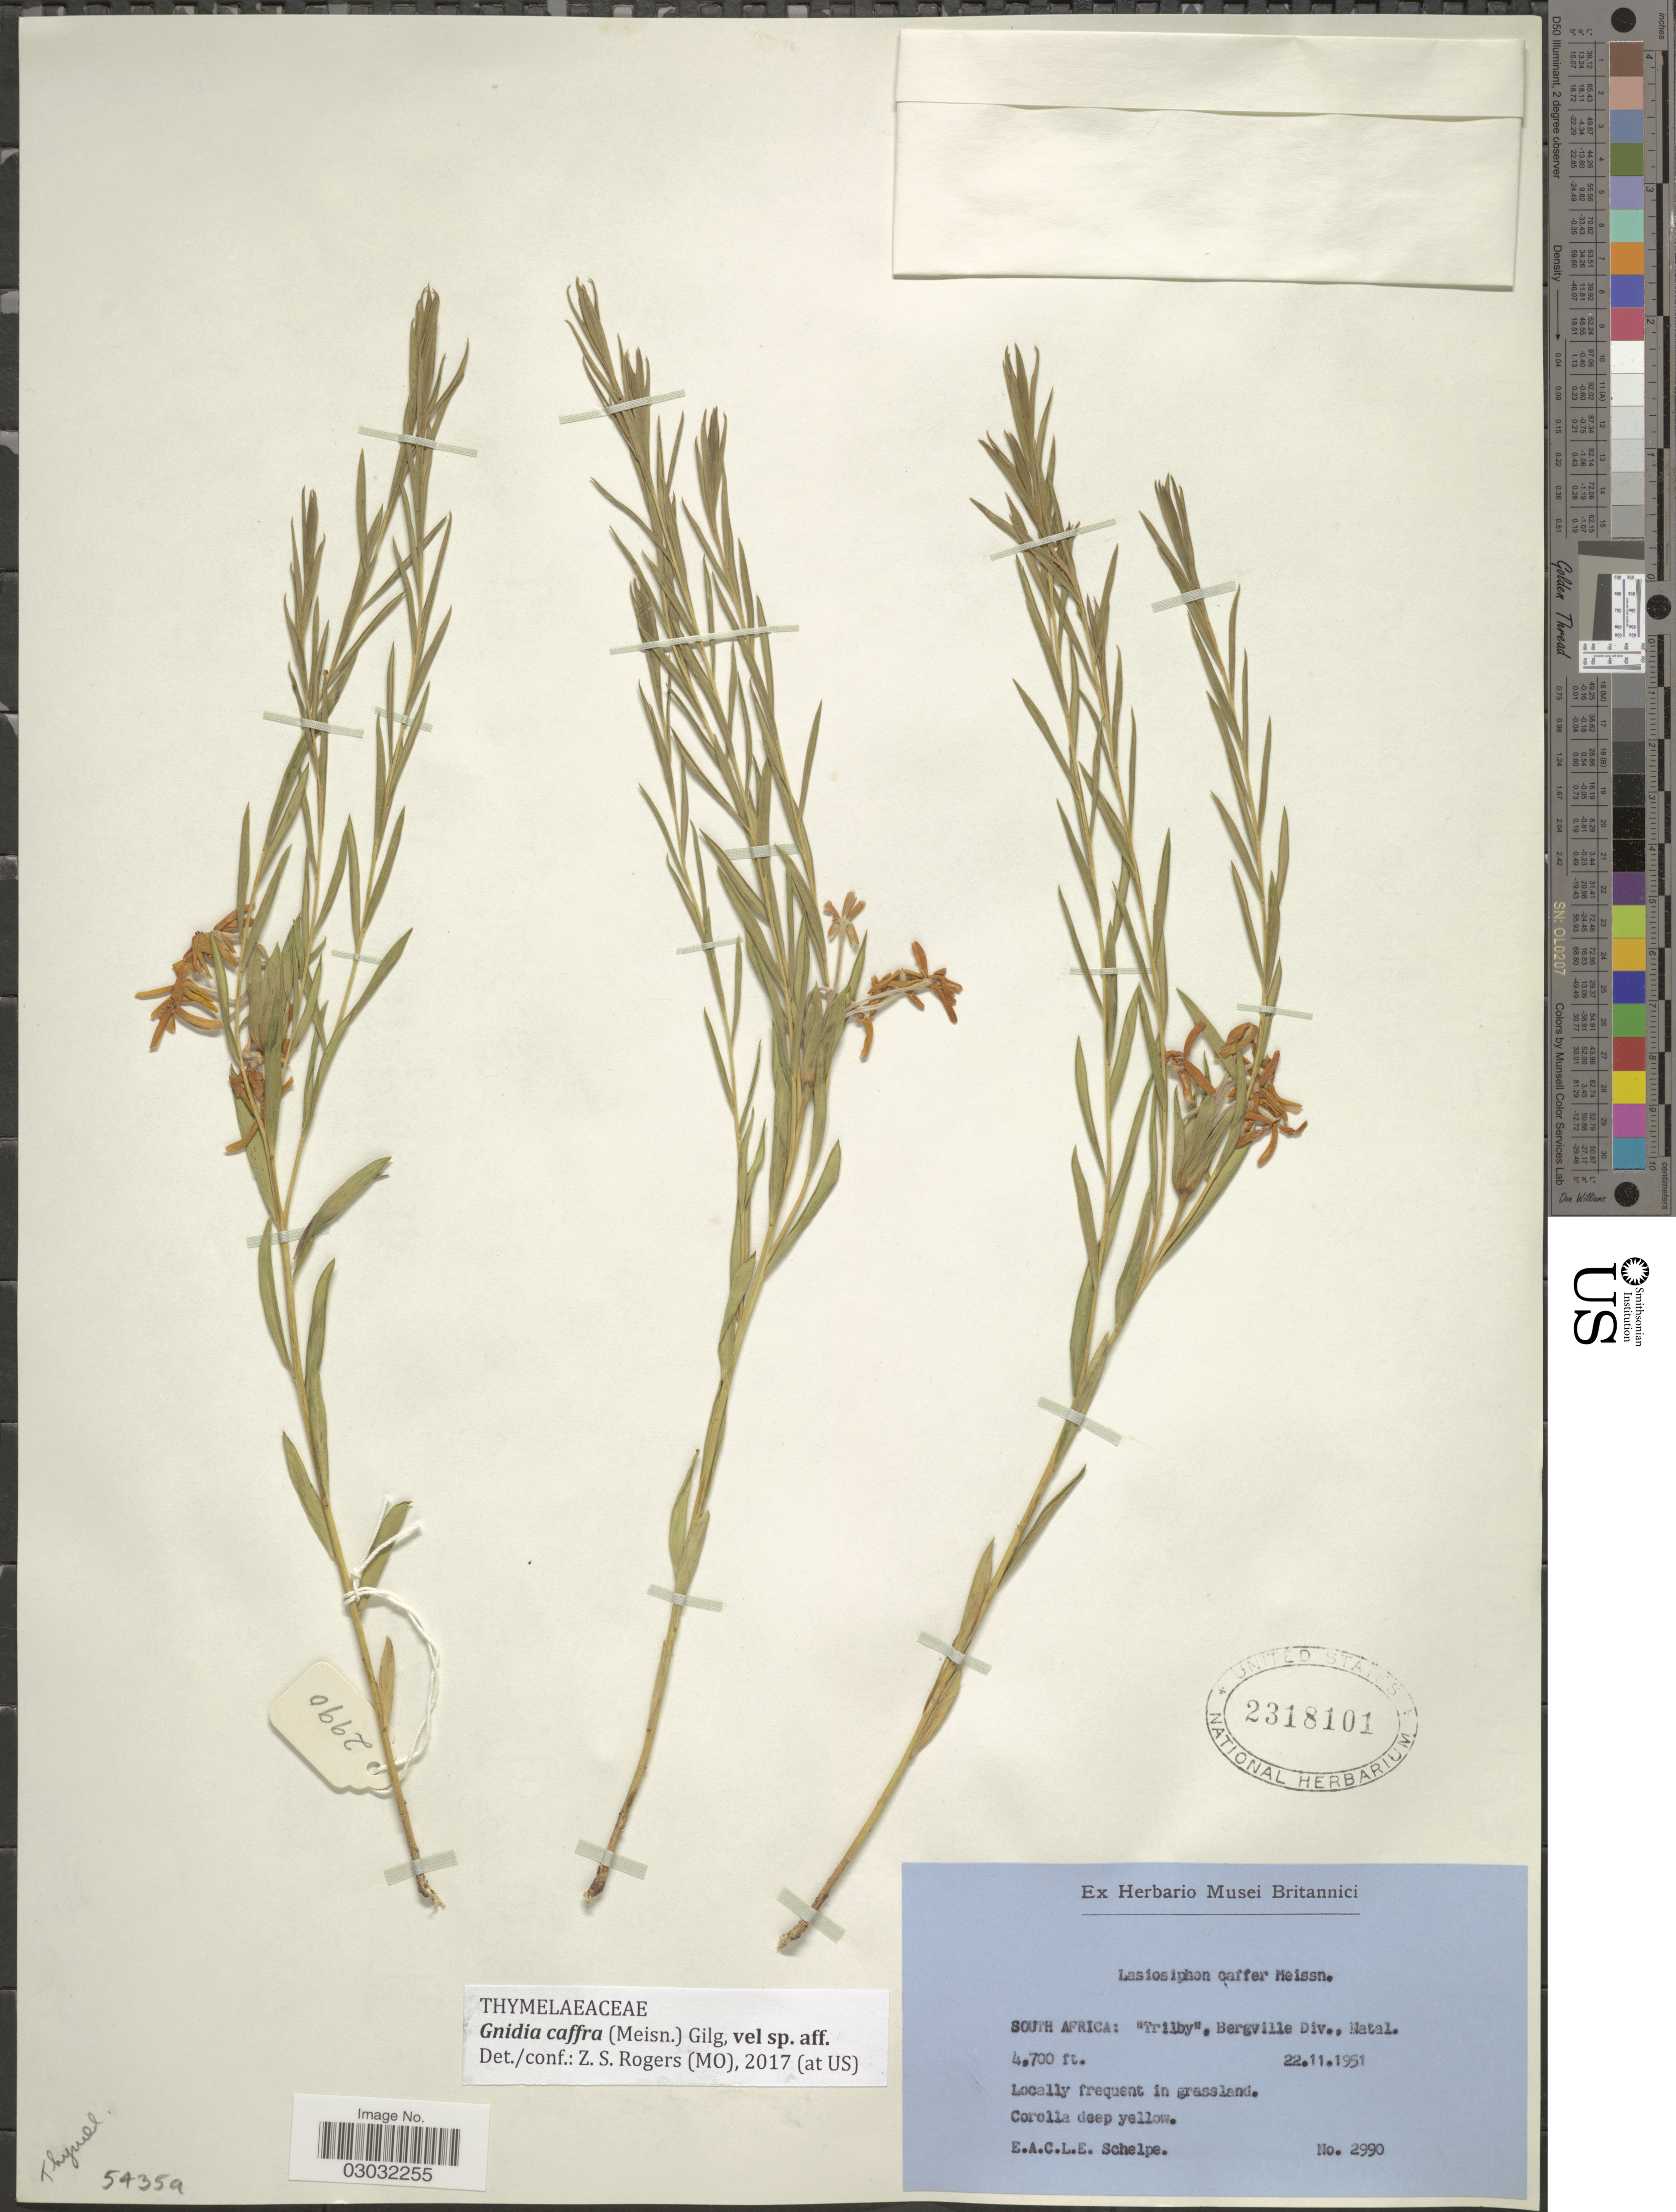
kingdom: Plantae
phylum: Tracheophyta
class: Magnoliopsida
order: Malvales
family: Thymelaeaceae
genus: Lasiosiphon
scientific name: Lasiosiphon caffer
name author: Meisn.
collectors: E. A. C. L. E. Schelpe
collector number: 2990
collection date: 1951-11-22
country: South Africa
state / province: KwaZulu-Natal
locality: Trilby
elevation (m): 1433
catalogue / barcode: US 2318101